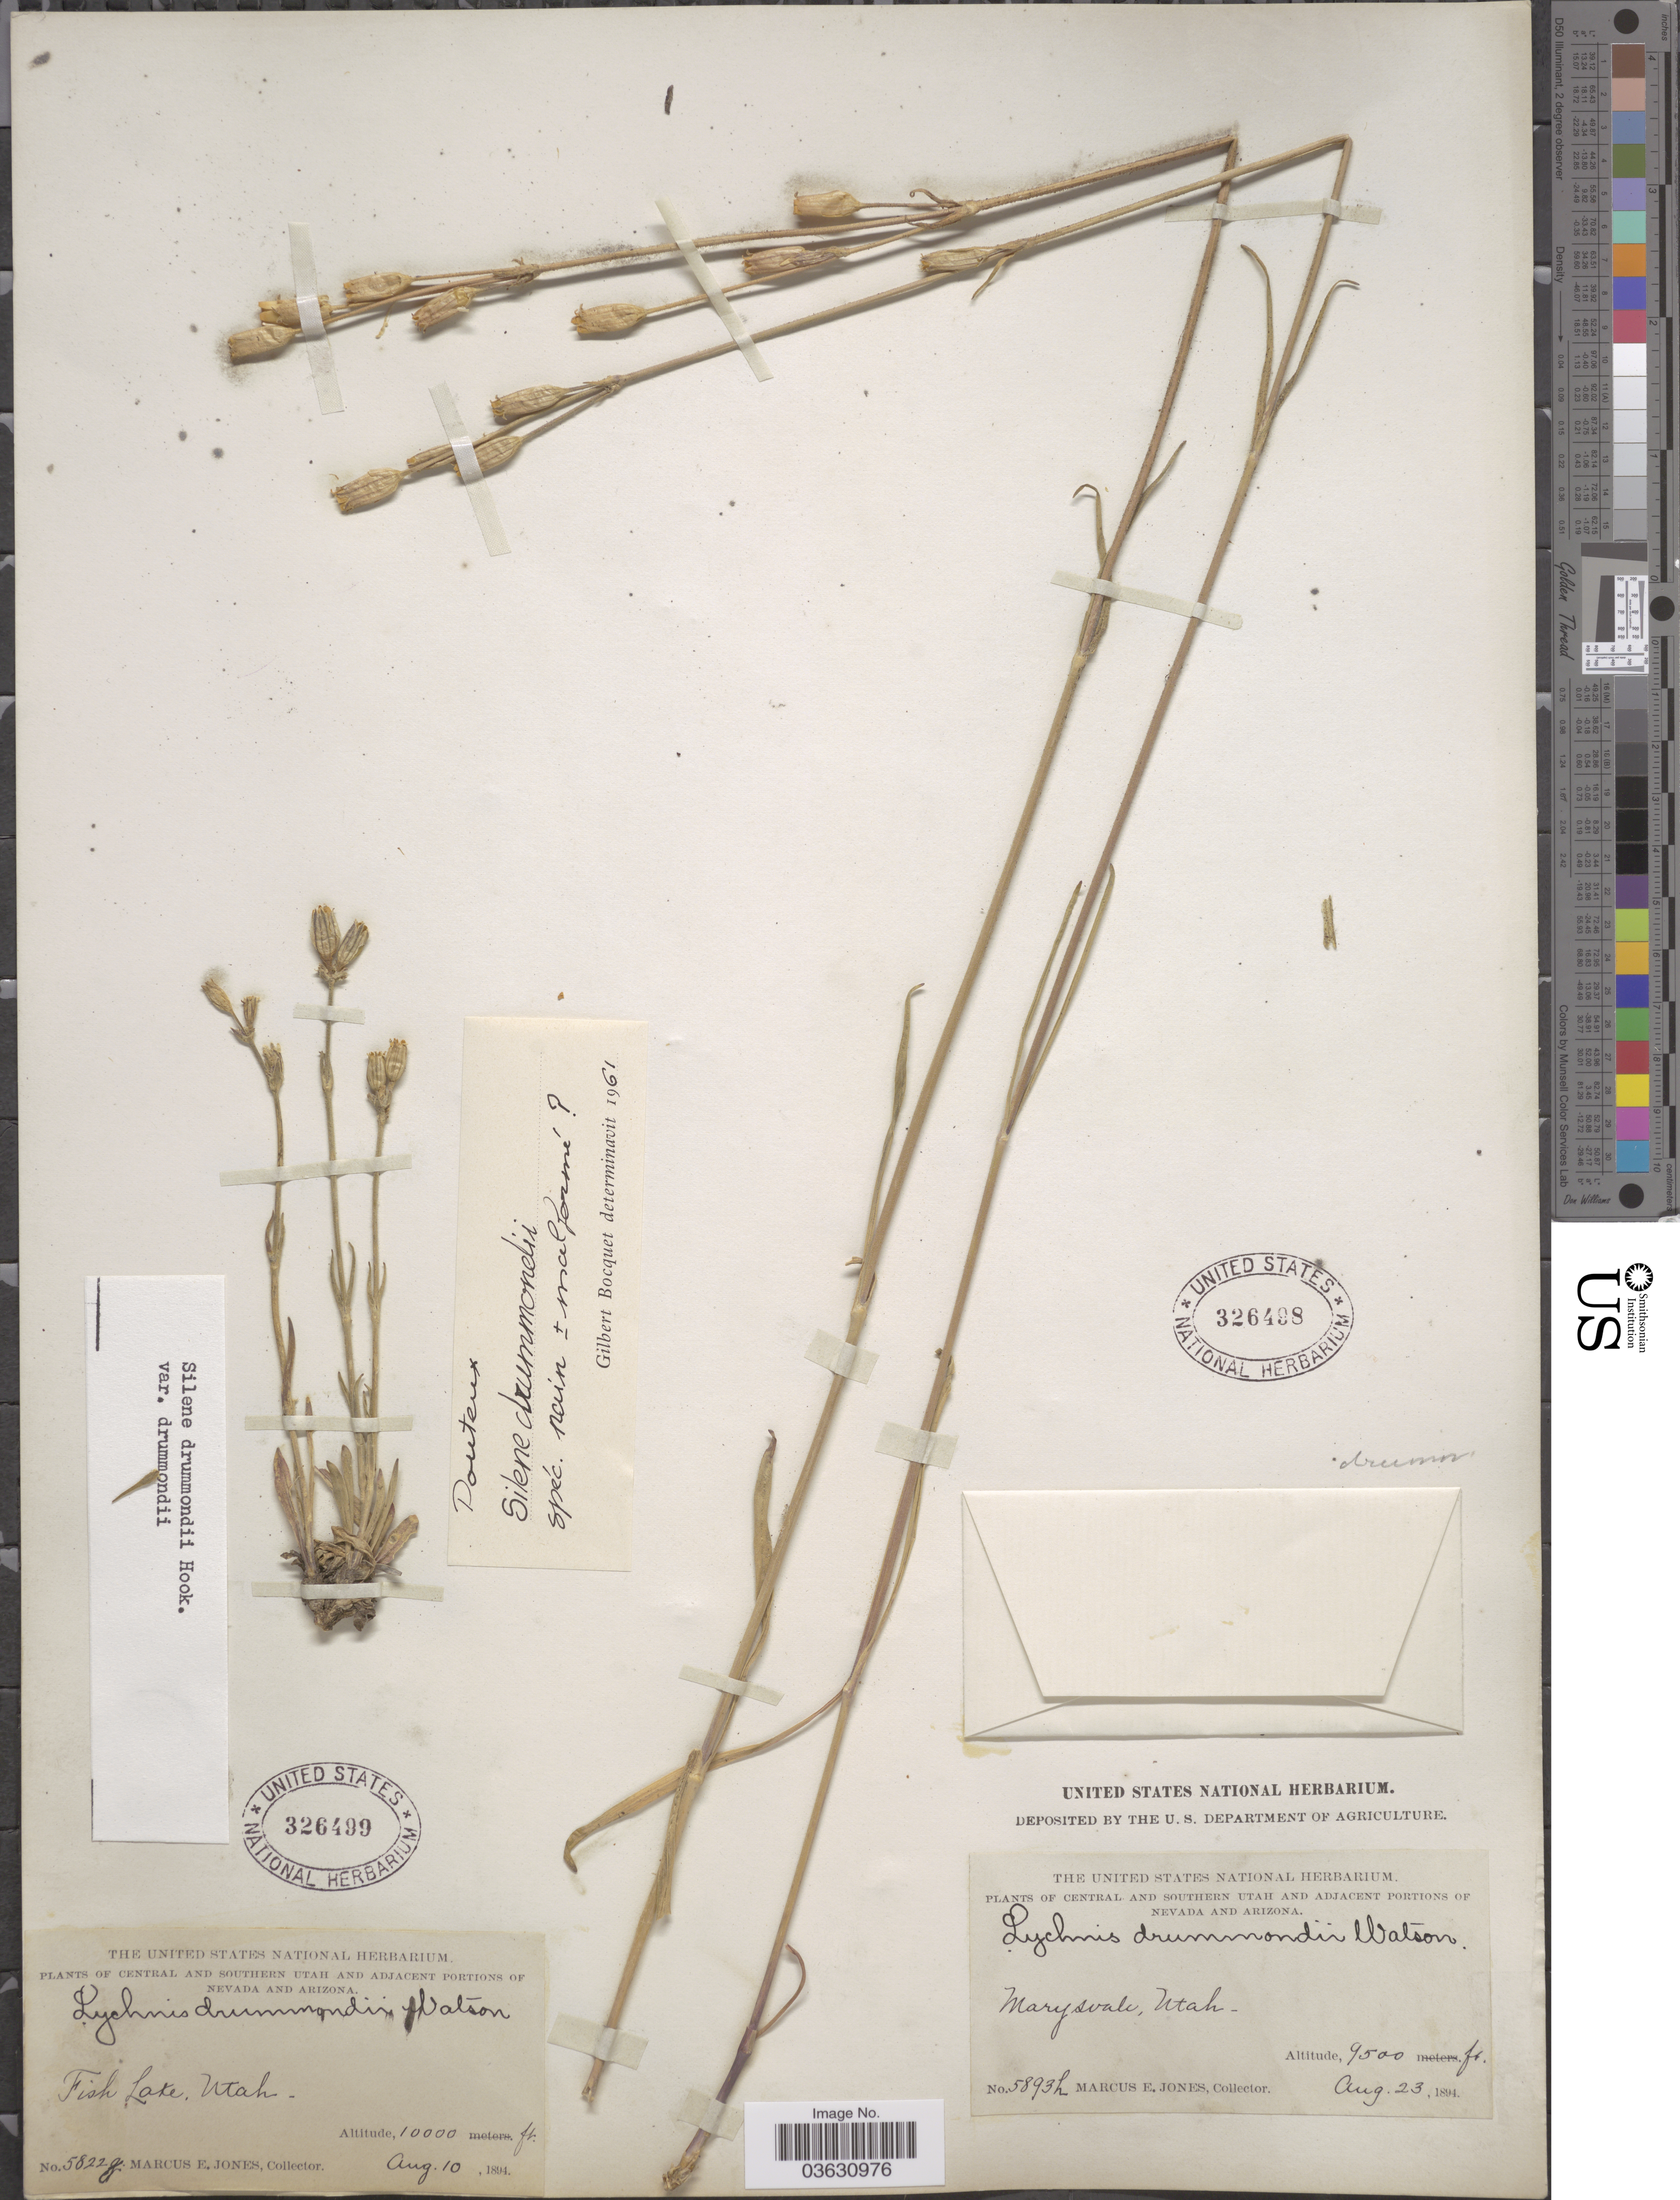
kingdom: Plantae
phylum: Tracheophyta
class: Magnoliopsida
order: Caryophyllales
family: Caryophyllaceae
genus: Silene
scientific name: Silene drummondii var. drummondii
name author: Hook.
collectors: M. E. Jones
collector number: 5893h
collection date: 1894-08-23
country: United States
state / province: Utah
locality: Central and Southern Utah. Marysvale.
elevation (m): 2896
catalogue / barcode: US 326498-2